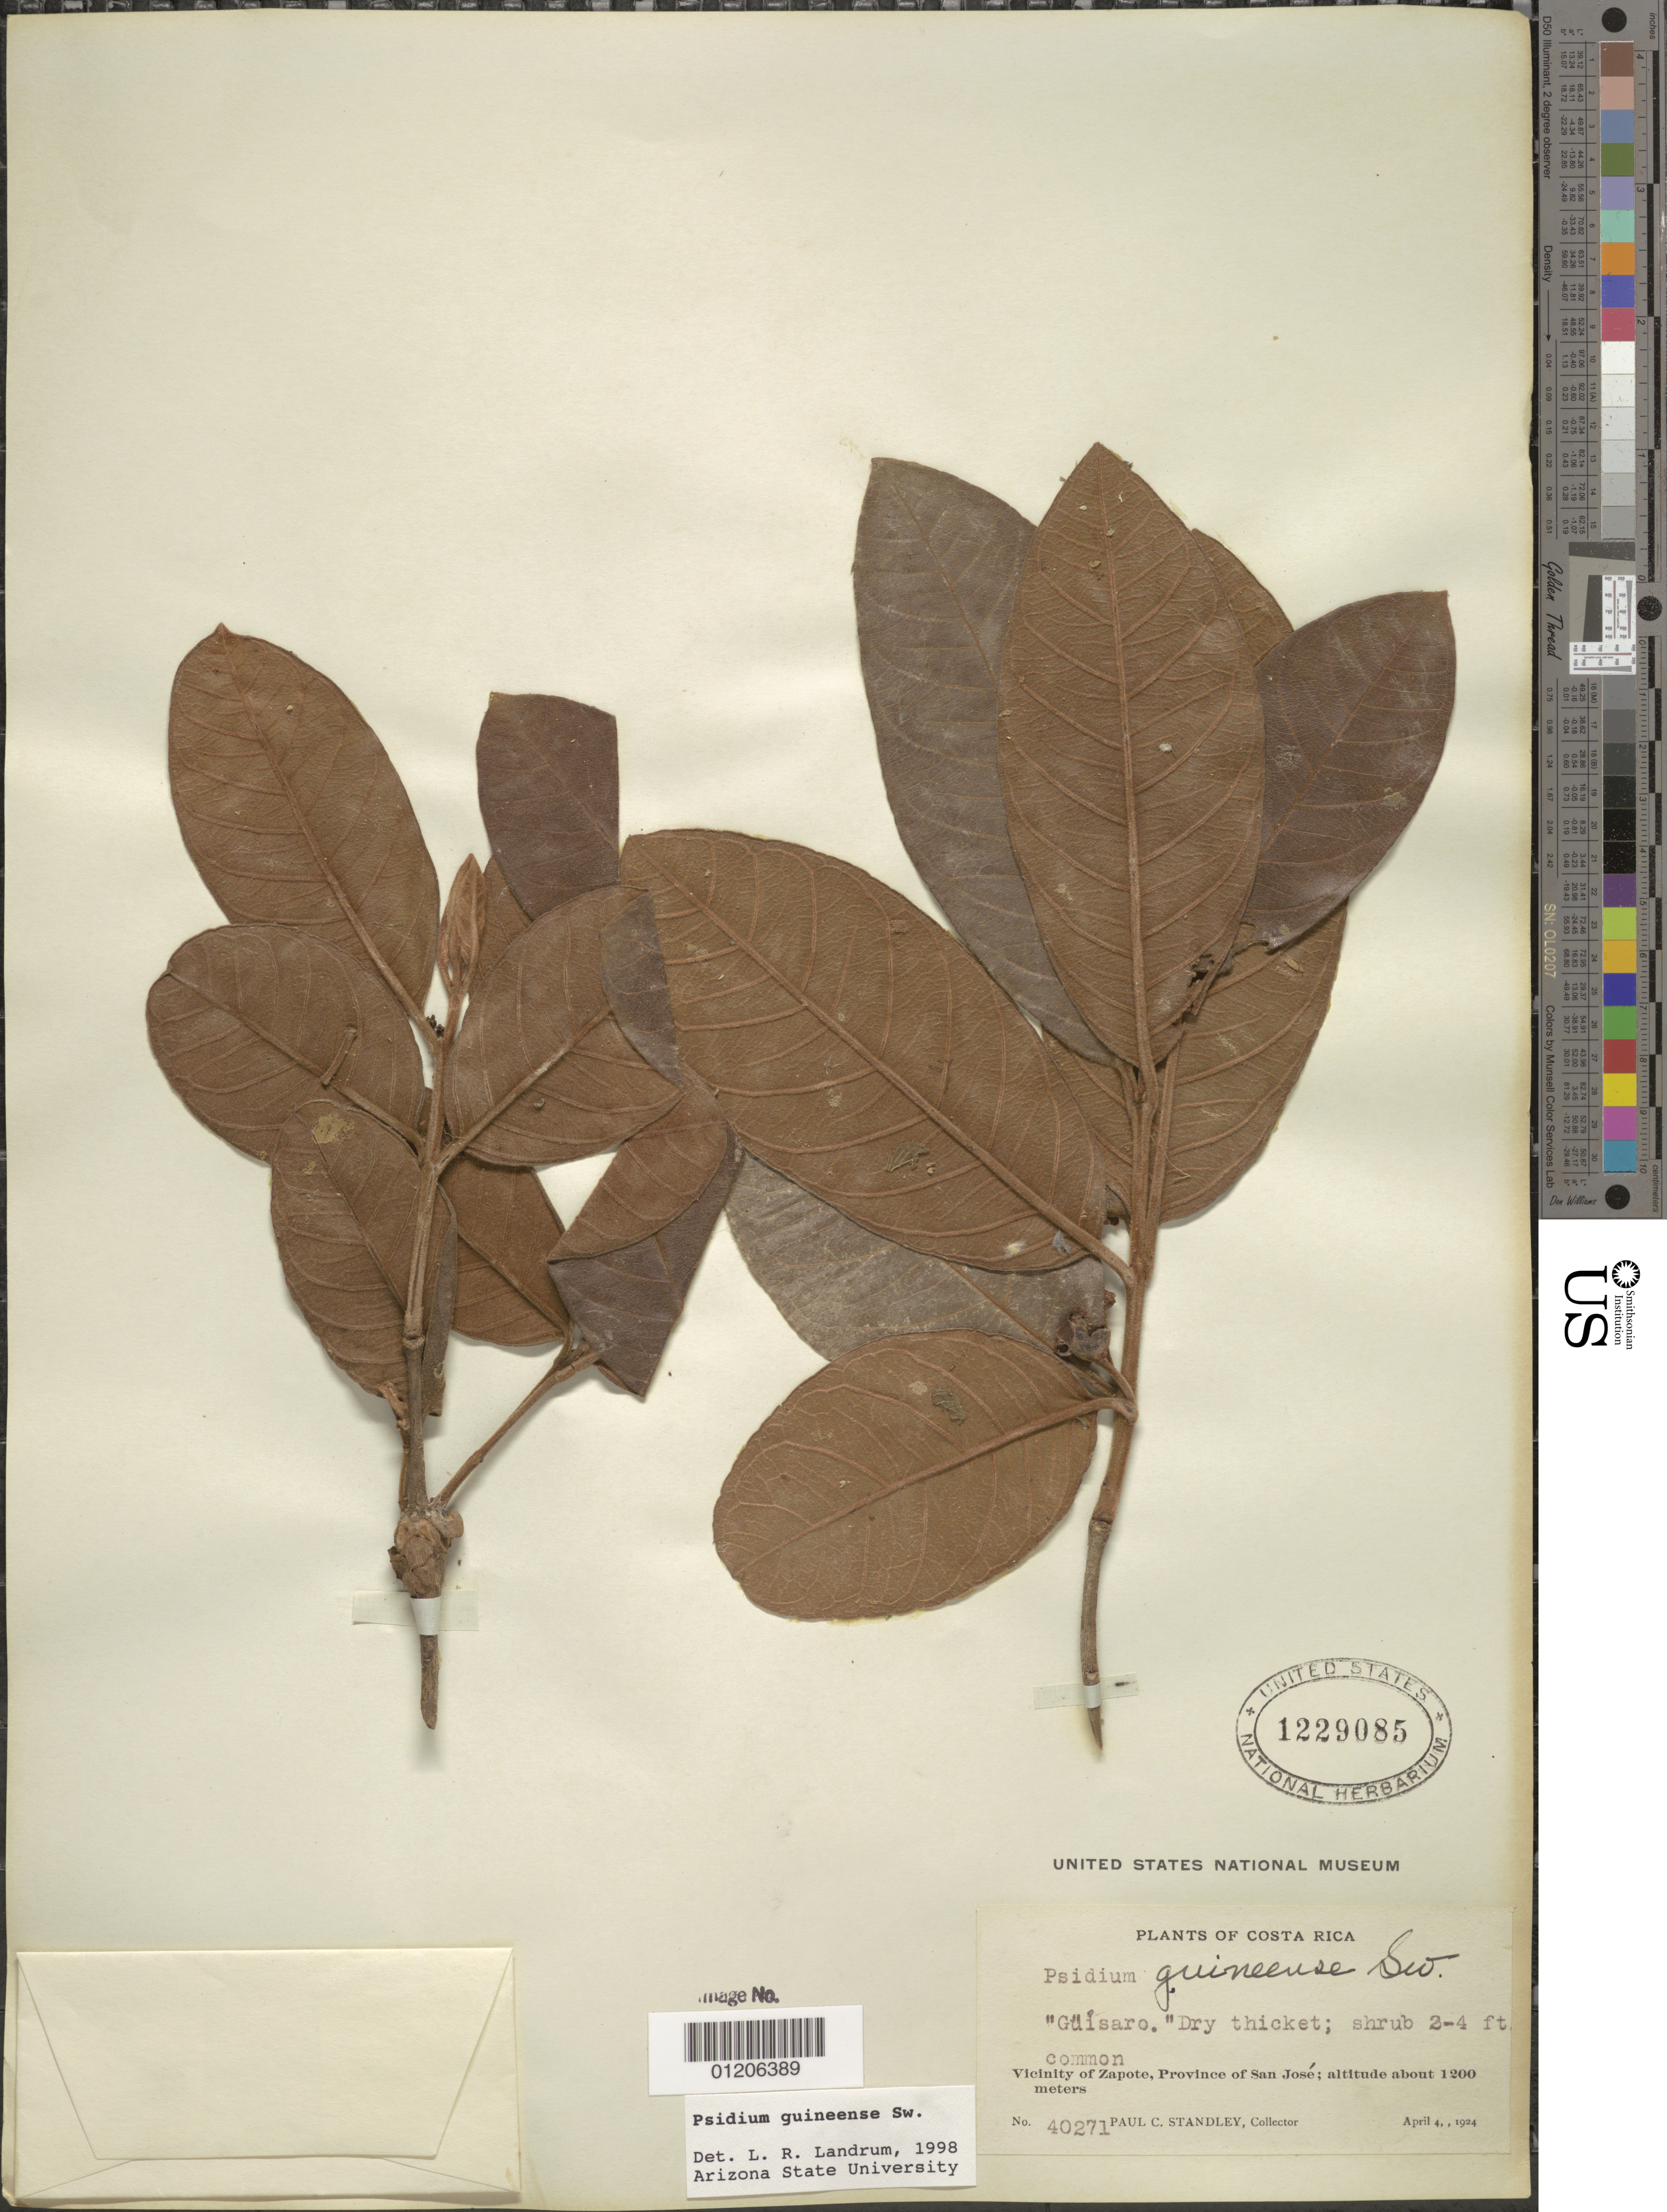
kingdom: Plantae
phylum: Tracheophyta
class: Magnoliopsida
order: Myrtales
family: Myrtaceae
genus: Psidium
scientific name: Psidium guineense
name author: Sw.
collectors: P. C. Standley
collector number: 40271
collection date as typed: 04 Apr 1924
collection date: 1924-04-04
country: Costa Rica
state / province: San José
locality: Zapote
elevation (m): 1200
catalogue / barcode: US 1229085